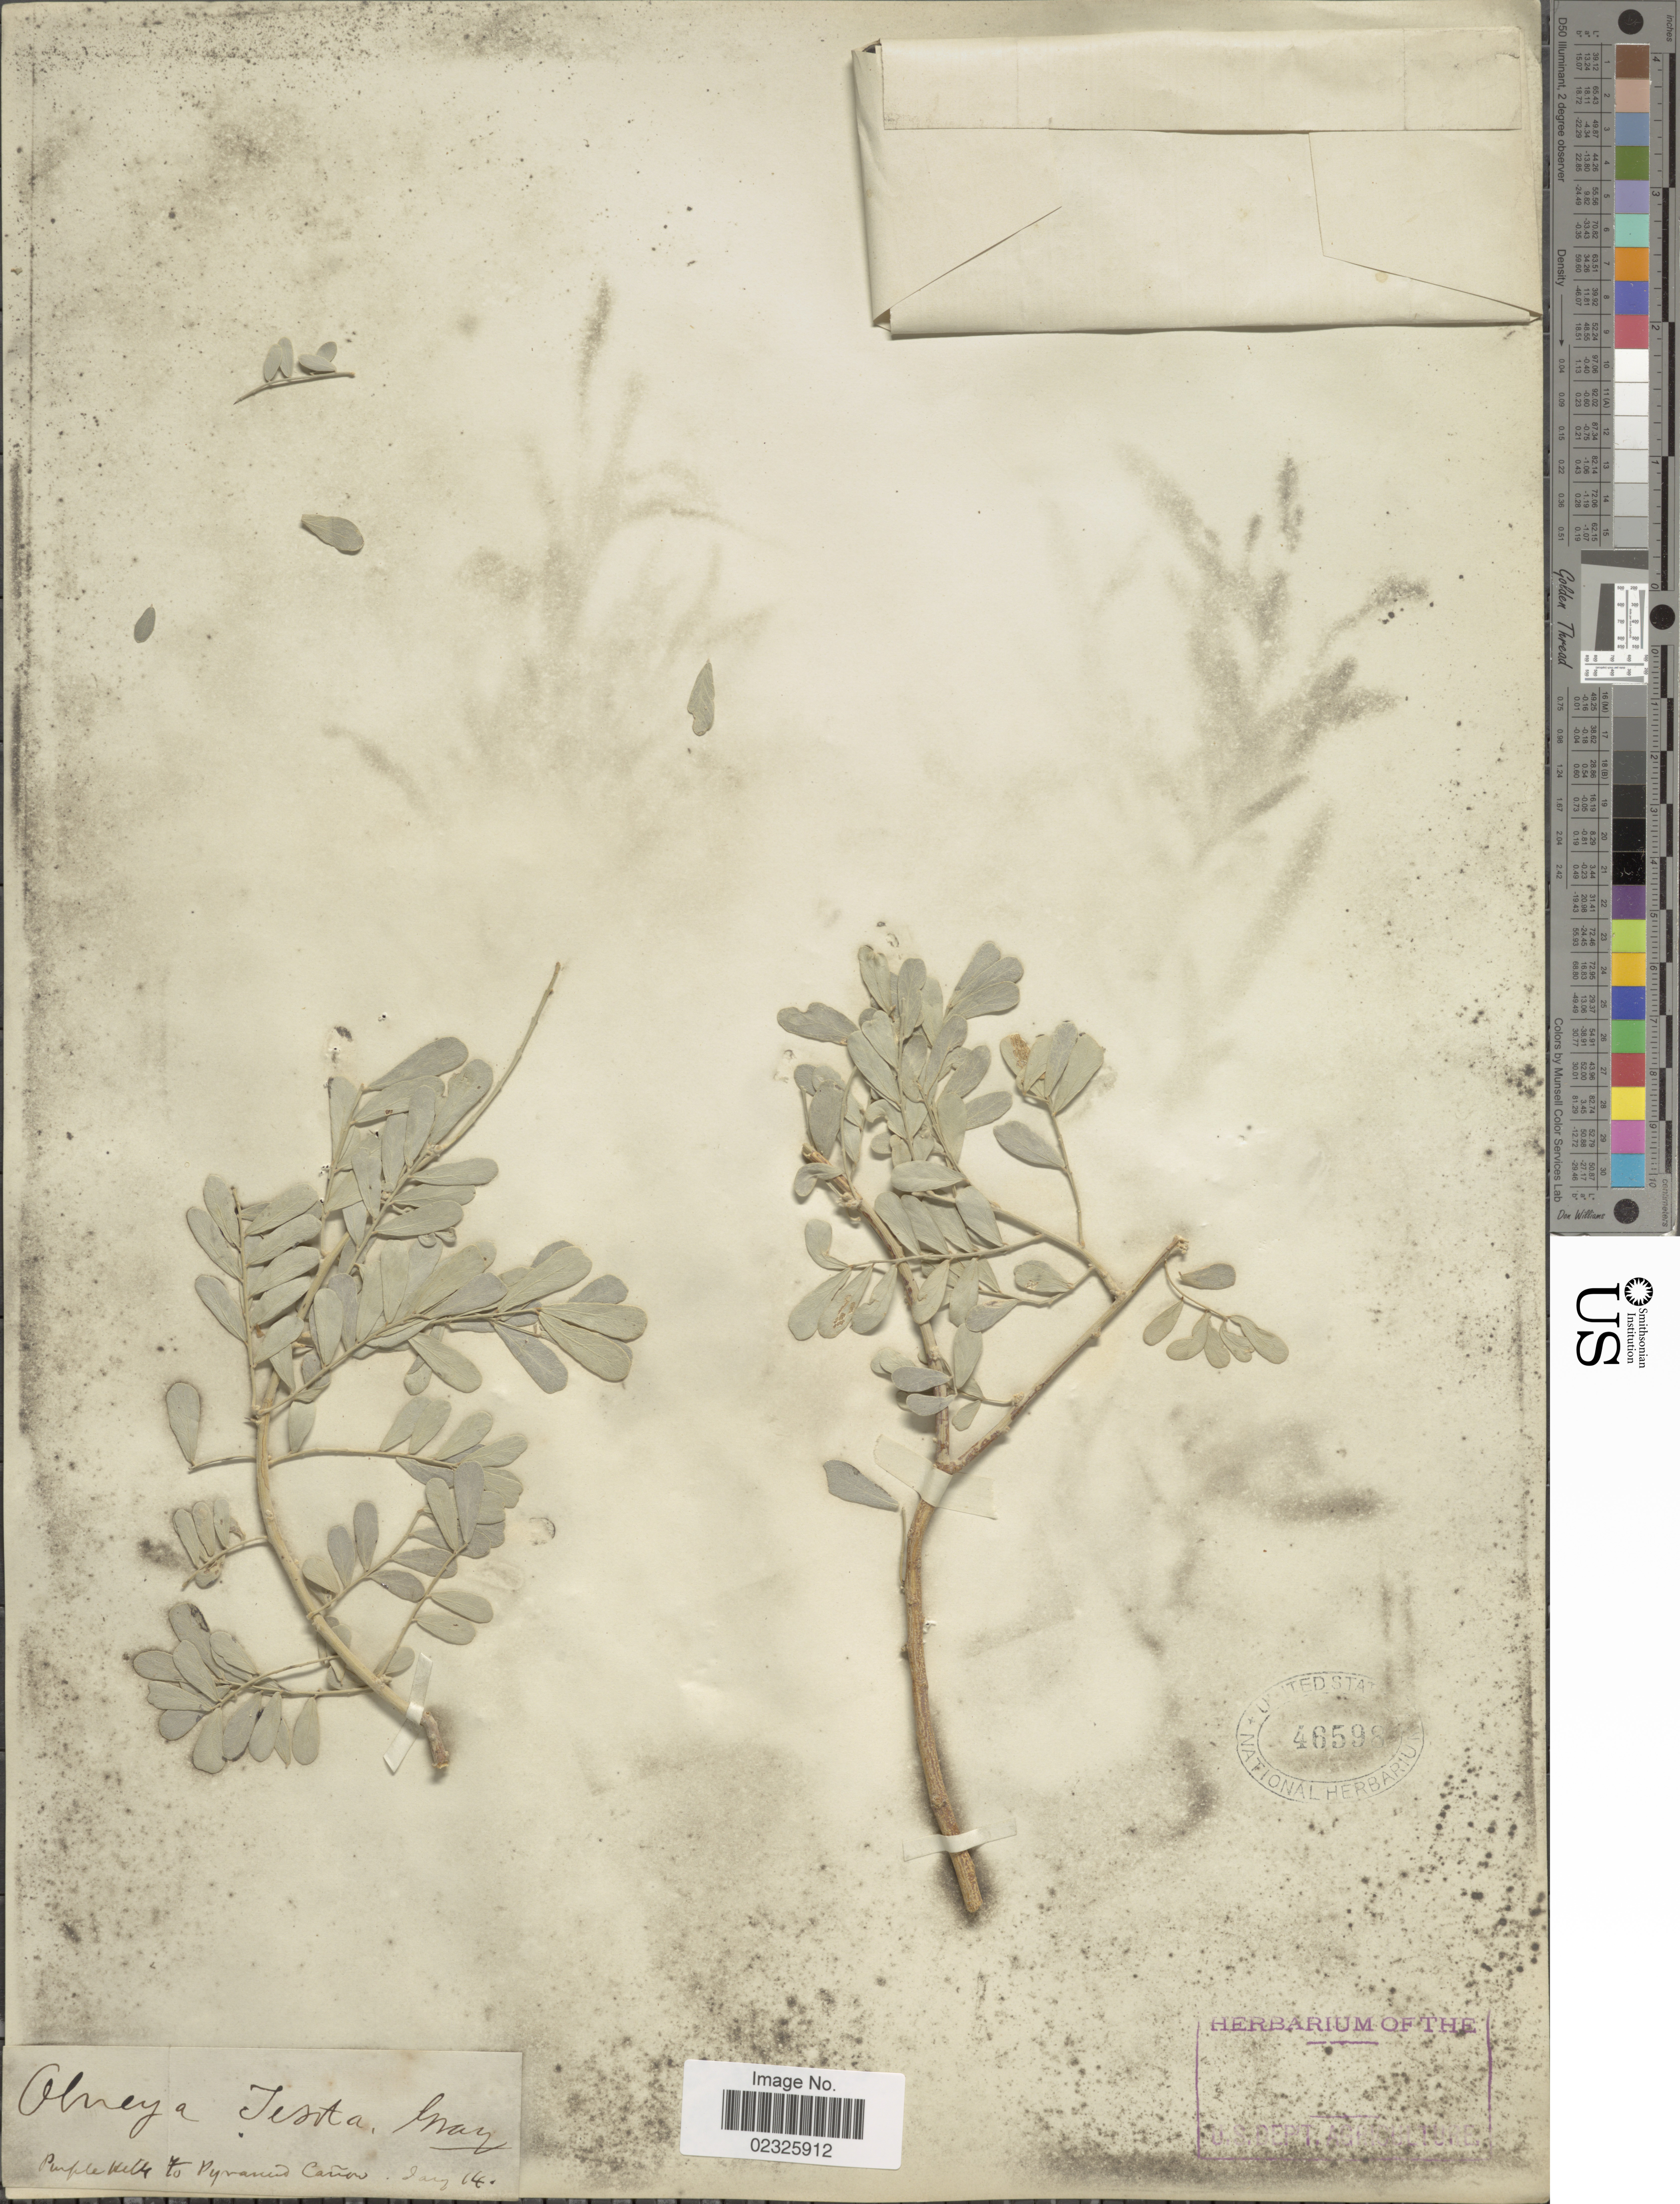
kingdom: Plantae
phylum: Tracheophyta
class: Magnoliopsida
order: Fabales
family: Fabaceae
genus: Olneya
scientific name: Olneya tesota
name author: A. Gray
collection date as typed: Jan 14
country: United States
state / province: Arizona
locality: Purple Hills to Pyramid Canyon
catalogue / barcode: US 46598